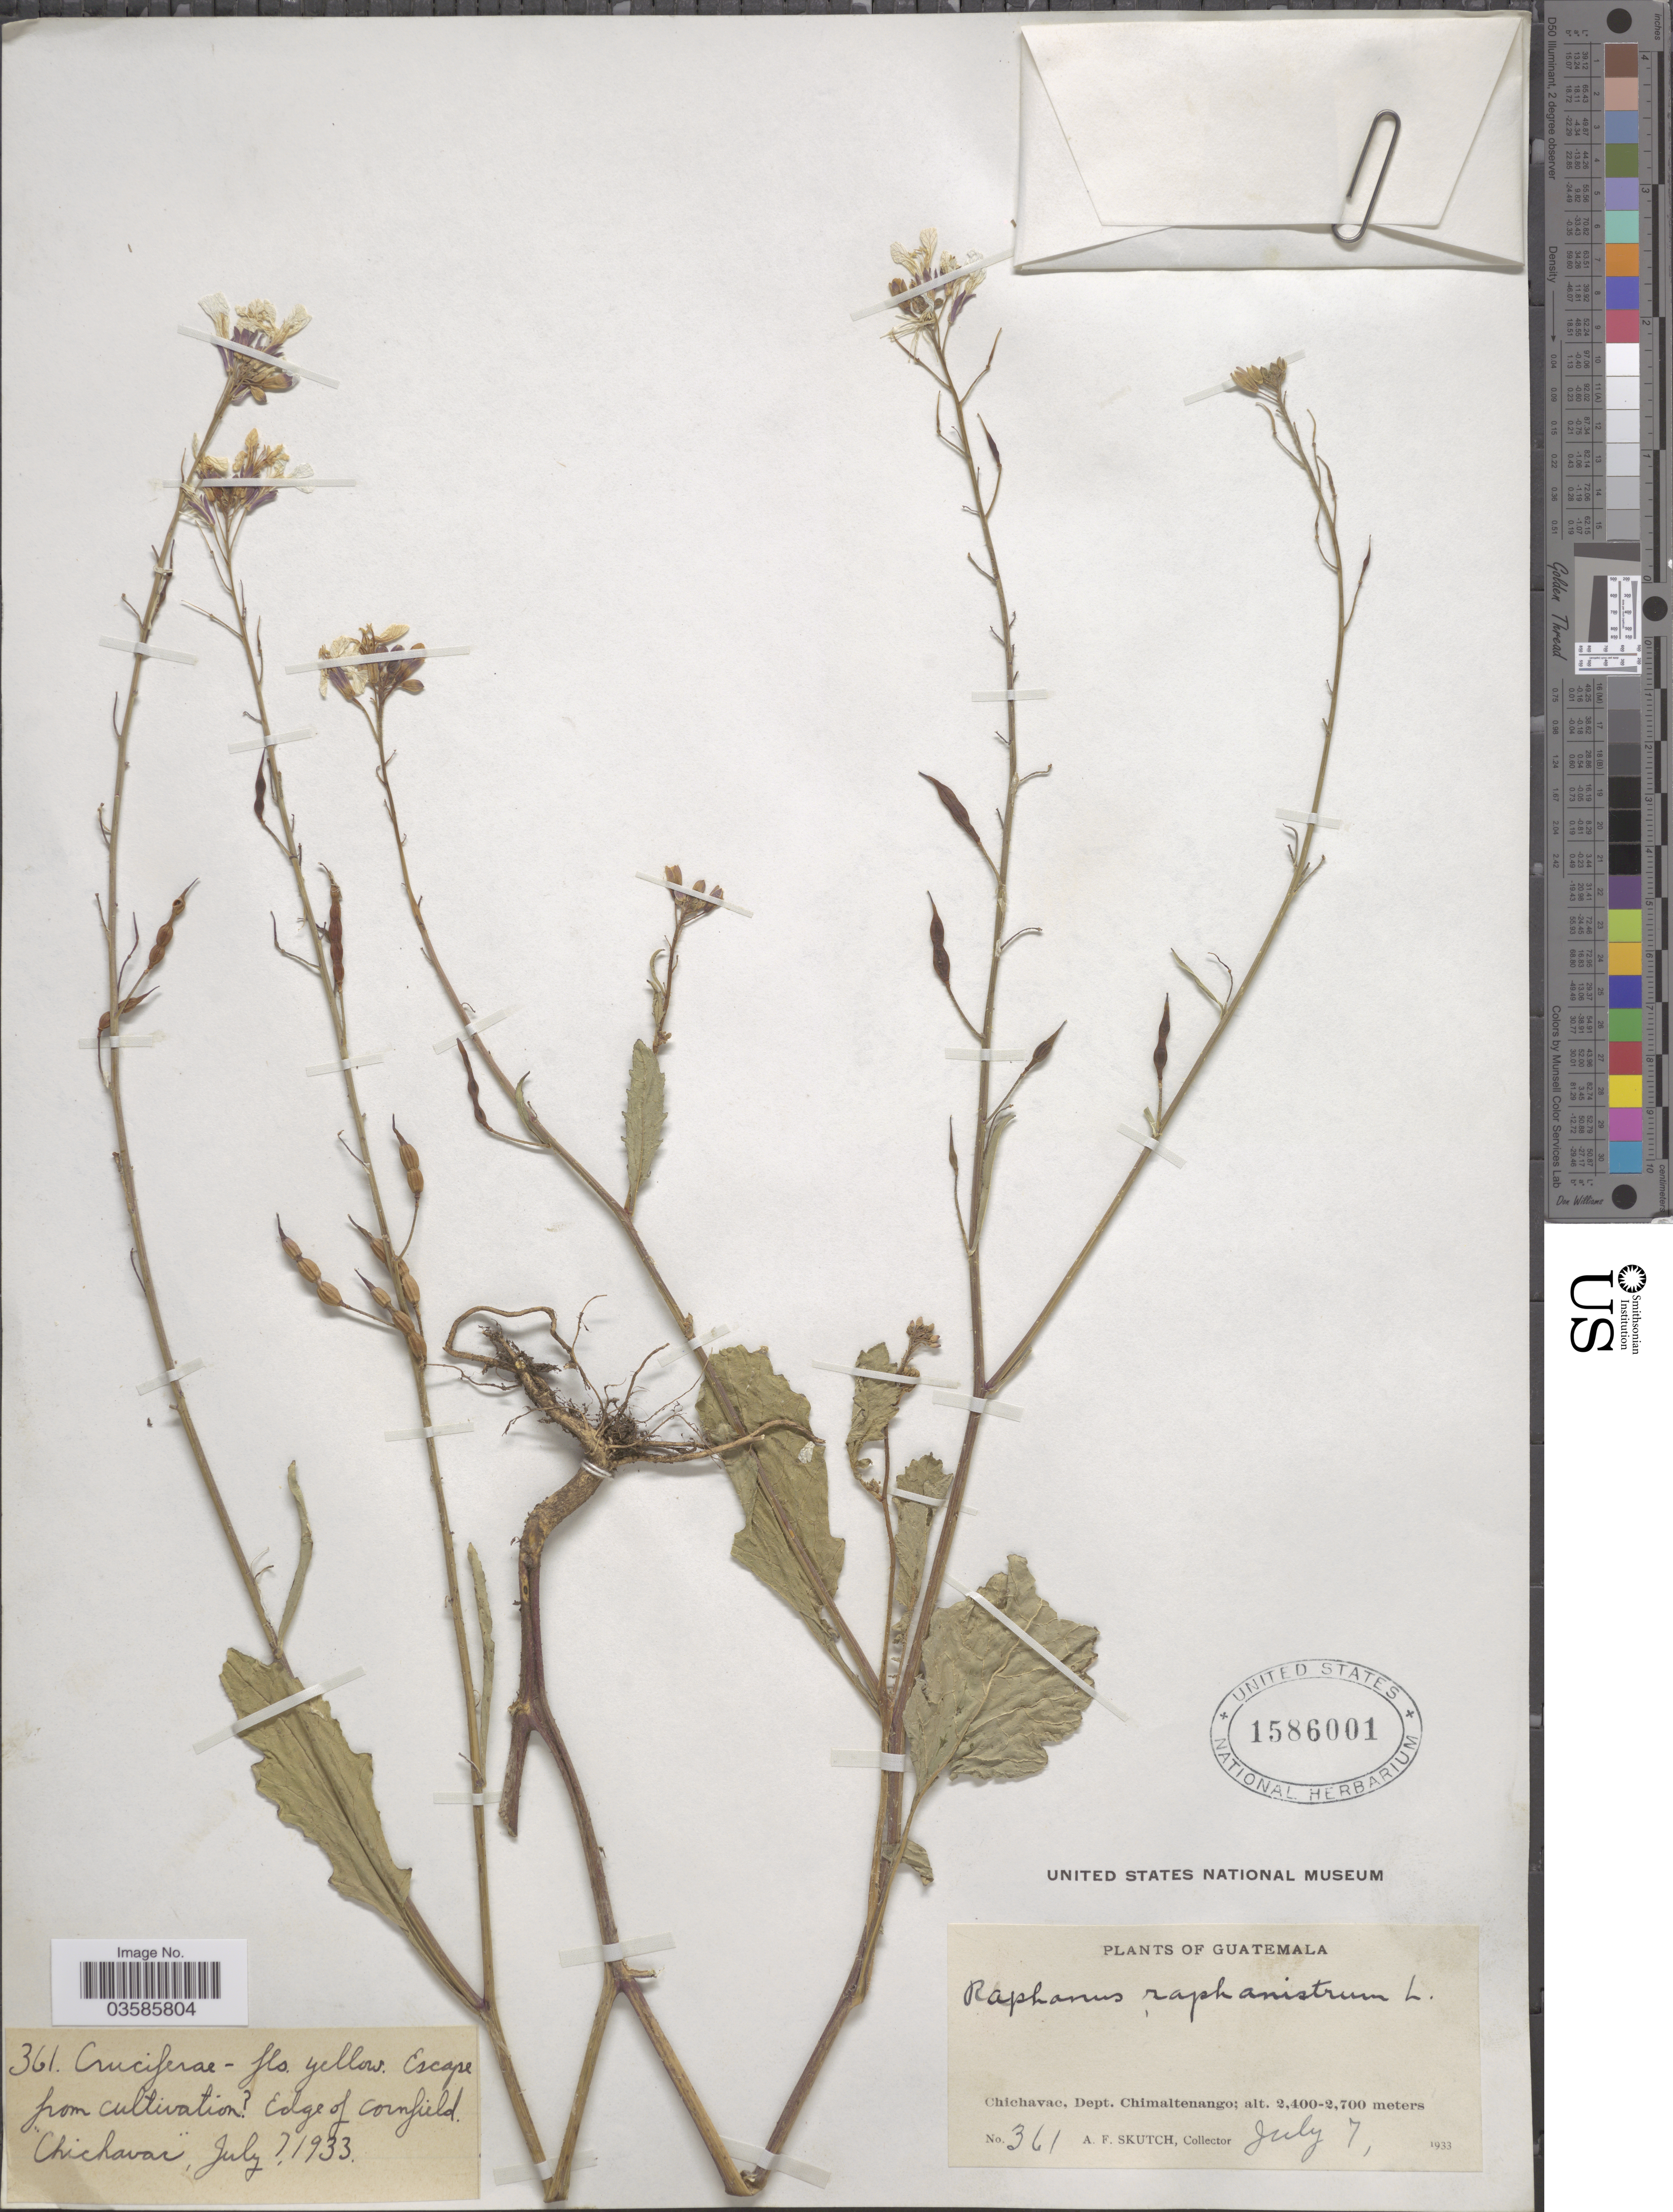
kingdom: Plantae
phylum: Tracheophyta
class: Magnoliopsida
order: Brassicales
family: Brassicaceae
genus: Raphanus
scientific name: Raphanus raphanistrum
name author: L.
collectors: A. F. Skutch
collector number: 361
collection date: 1933-07-07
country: Guatemala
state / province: Chimaltenango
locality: Chichavac, Dept. Chimaltenango.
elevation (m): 2400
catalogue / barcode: US 1586001